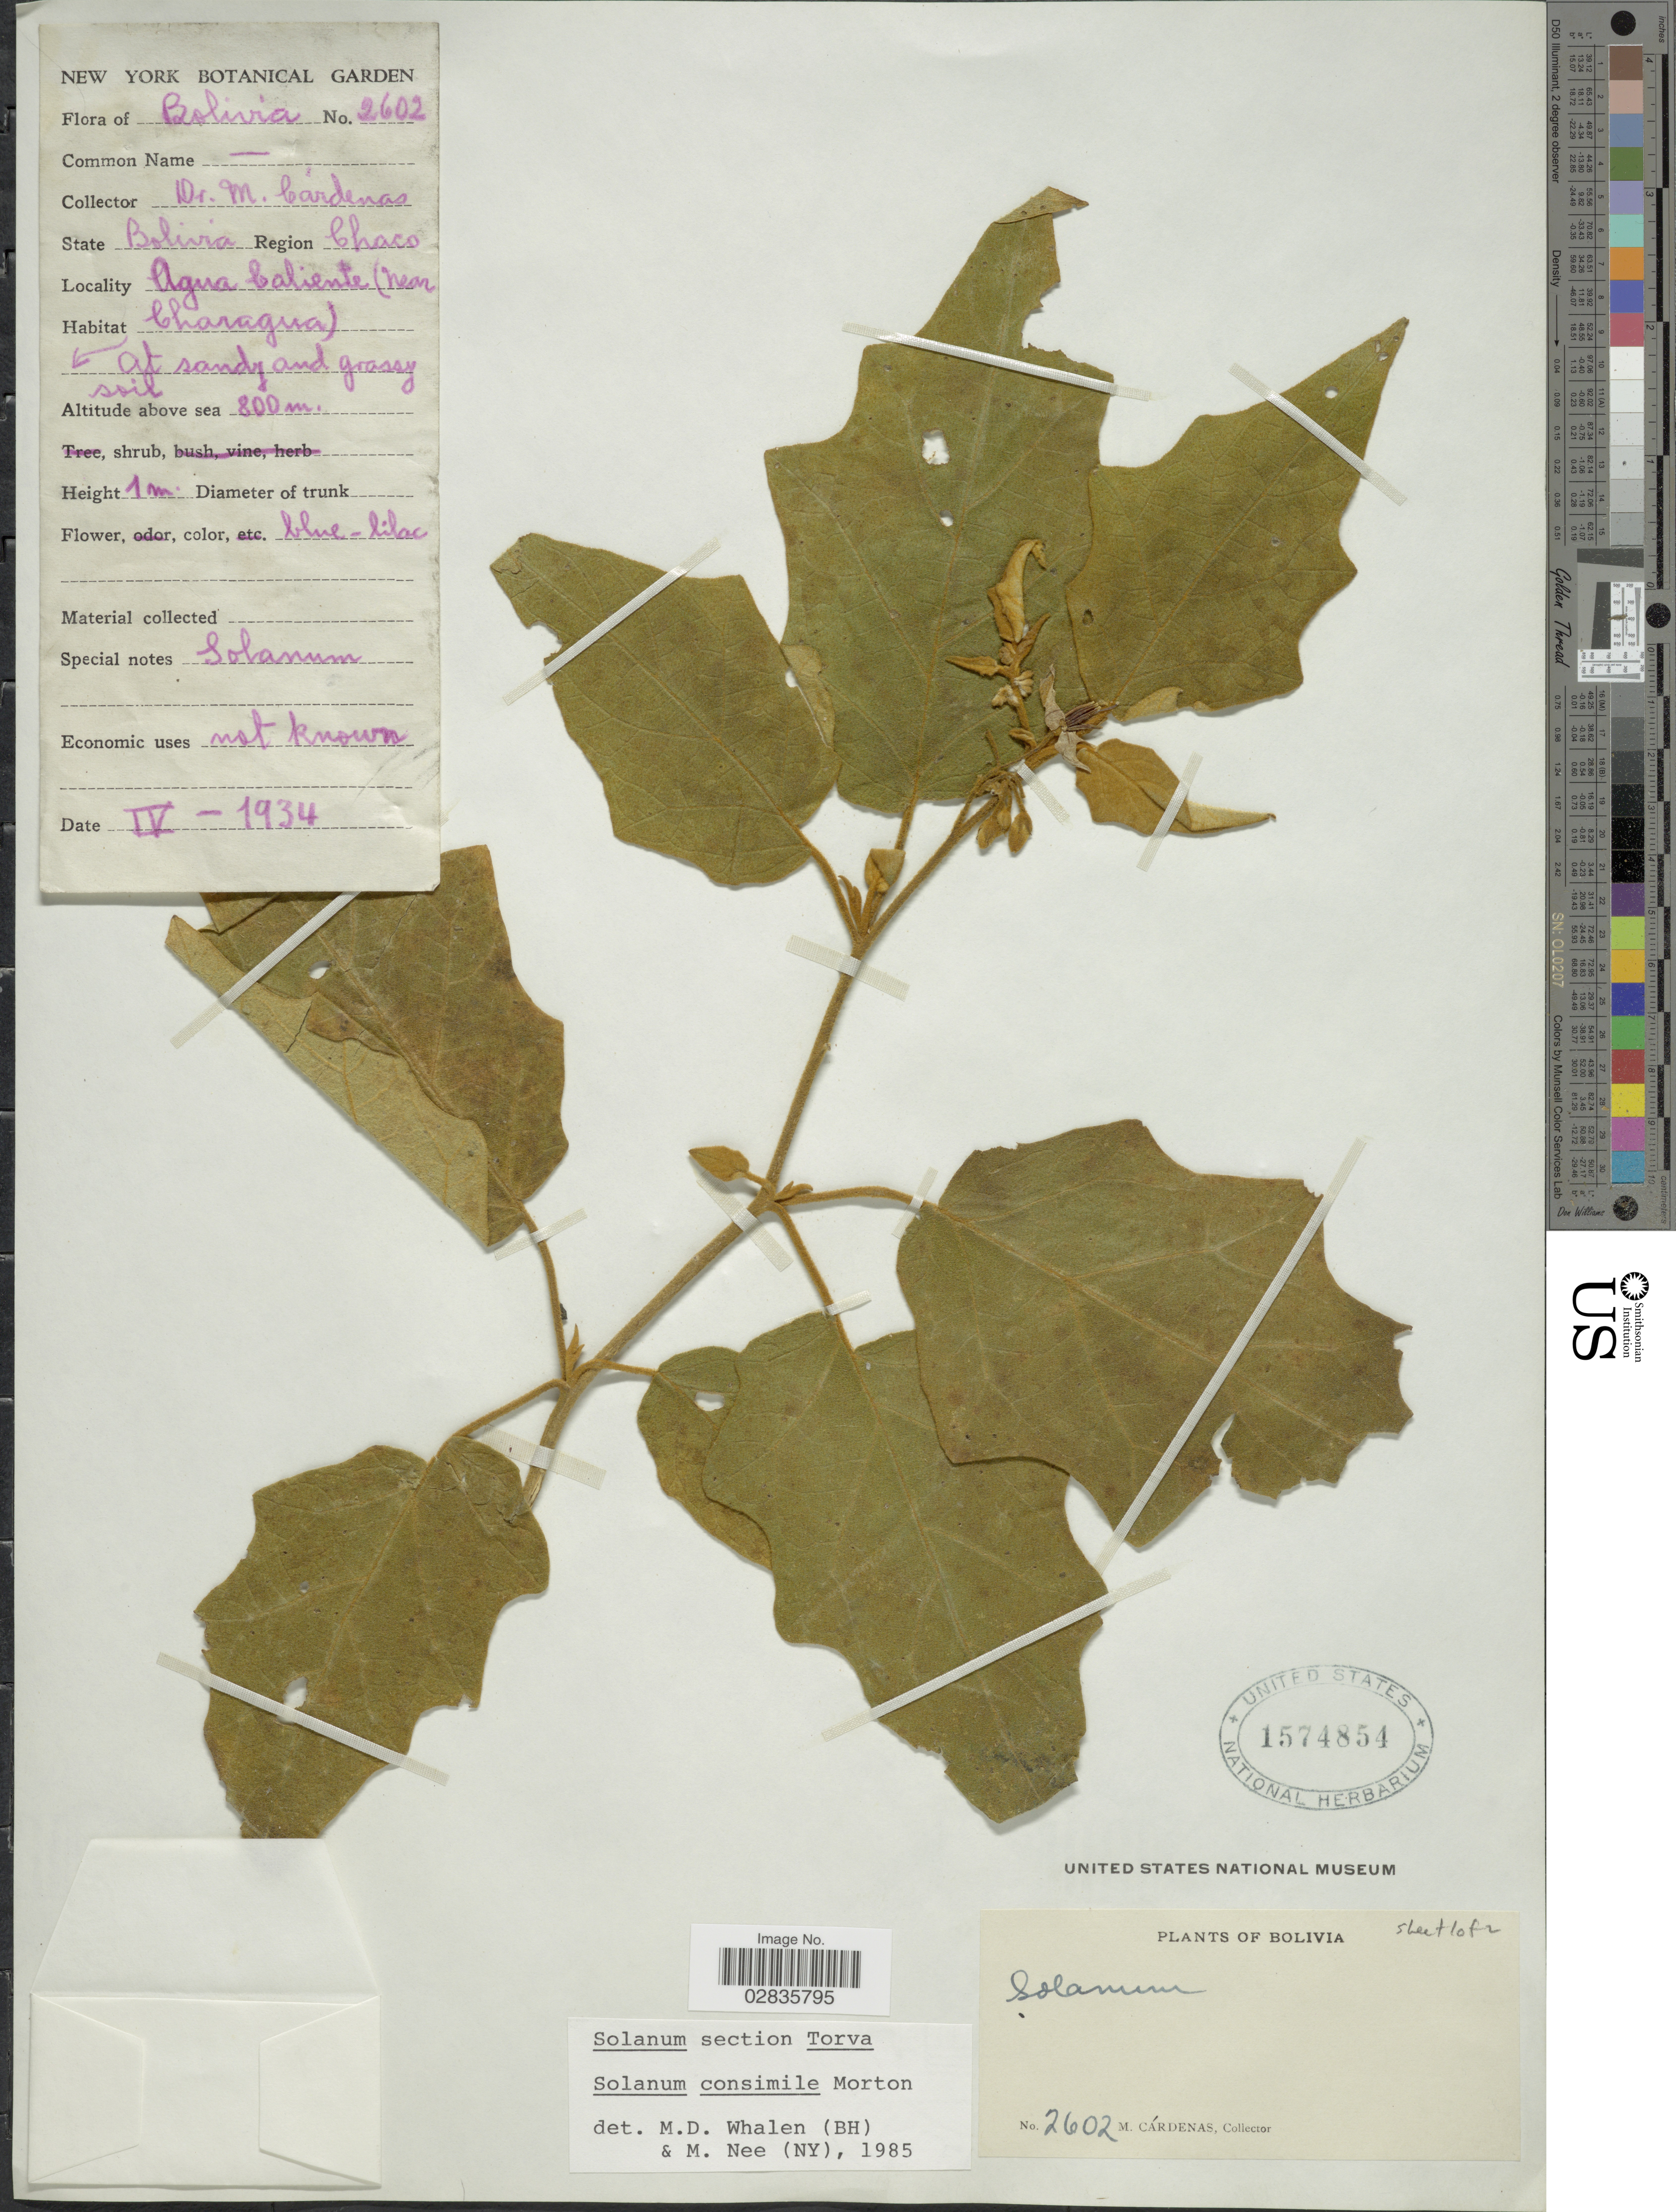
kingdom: Plantae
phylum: Tracheophyta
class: Magnoliopsida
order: Solanales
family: Solanaceae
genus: Solanum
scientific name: Solanum consimile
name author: C.V. Morton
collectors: M. Cárdenas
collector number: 2602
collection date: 1934-04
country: Bolivia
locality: Region Chaco, Agua Caliente (near Charagua).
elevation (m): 800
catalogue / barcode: US 1574854